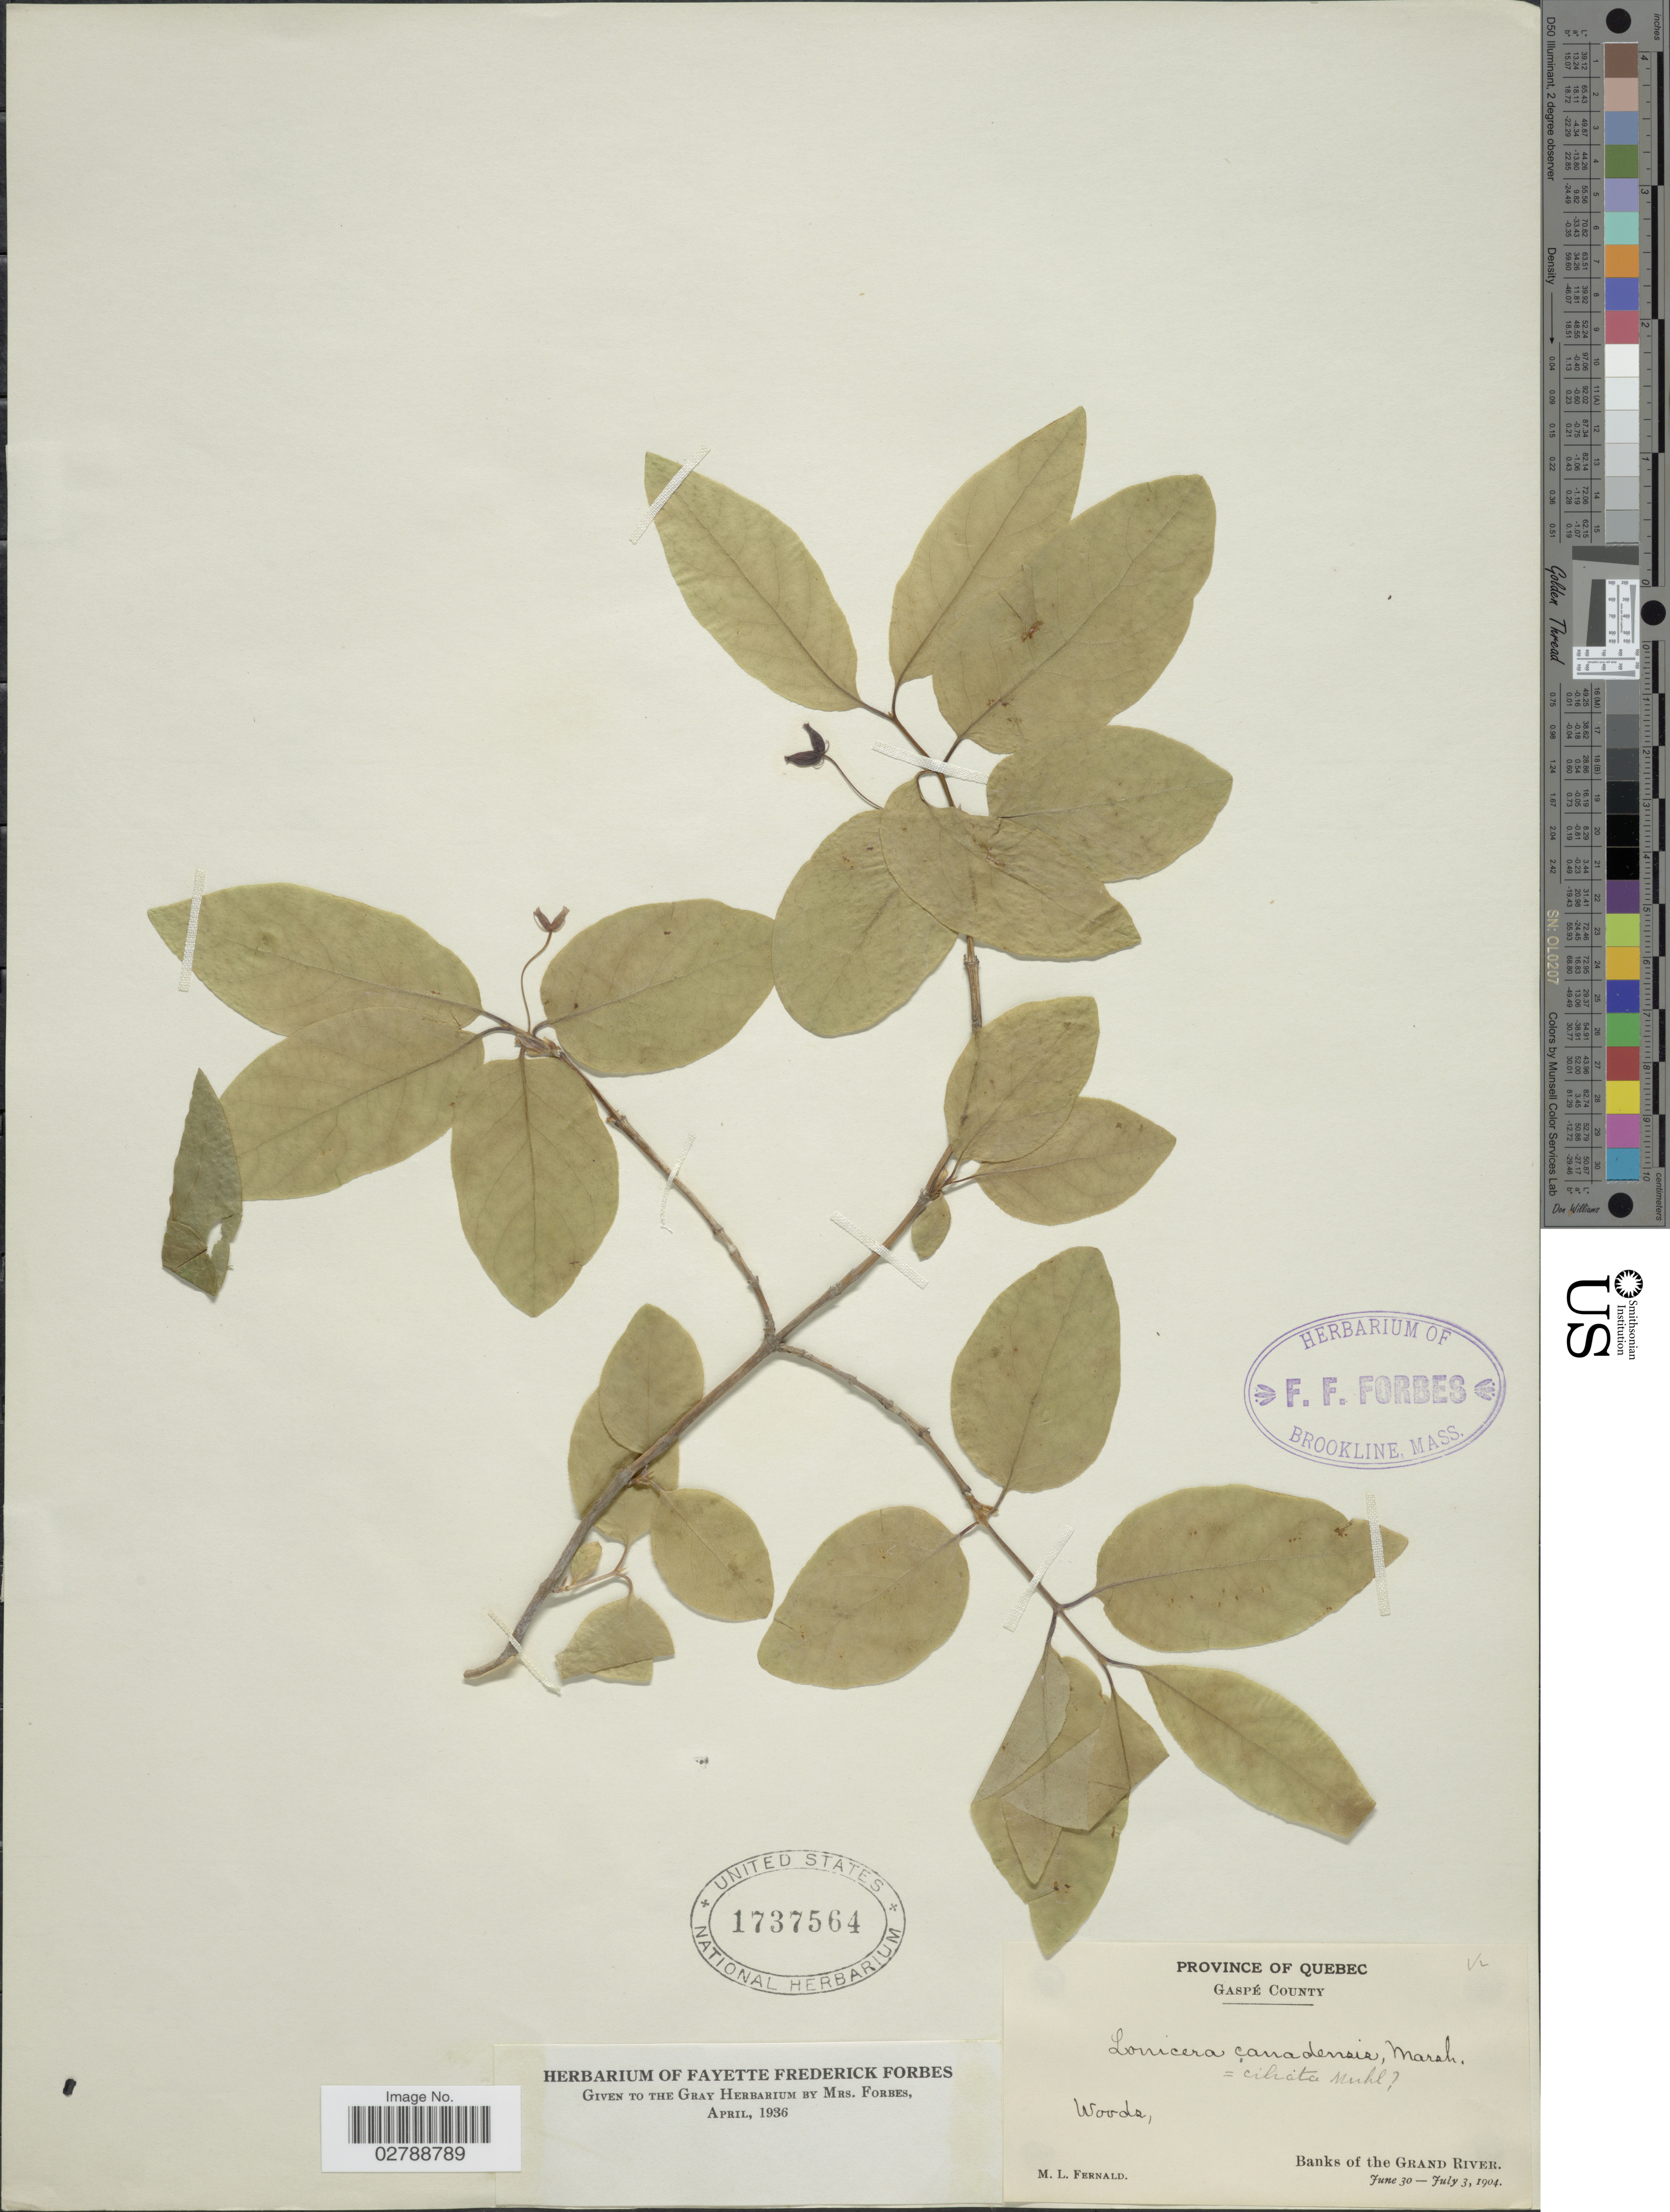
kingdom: Plantae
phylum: Tracheophyta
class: Magnoliopsida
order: Dipsacales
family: Caprifoliaceae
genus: Lonicera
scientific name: Lonicera canadensis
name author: Bartram & W. Bartram ex Marshall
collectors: M. L. Fernald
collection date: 1904-06-30/1904-07-03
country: Canada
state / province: Quebec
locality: Province of Quebec. Gaspé County. Banks of the Grand River.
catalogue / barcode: US 1737564